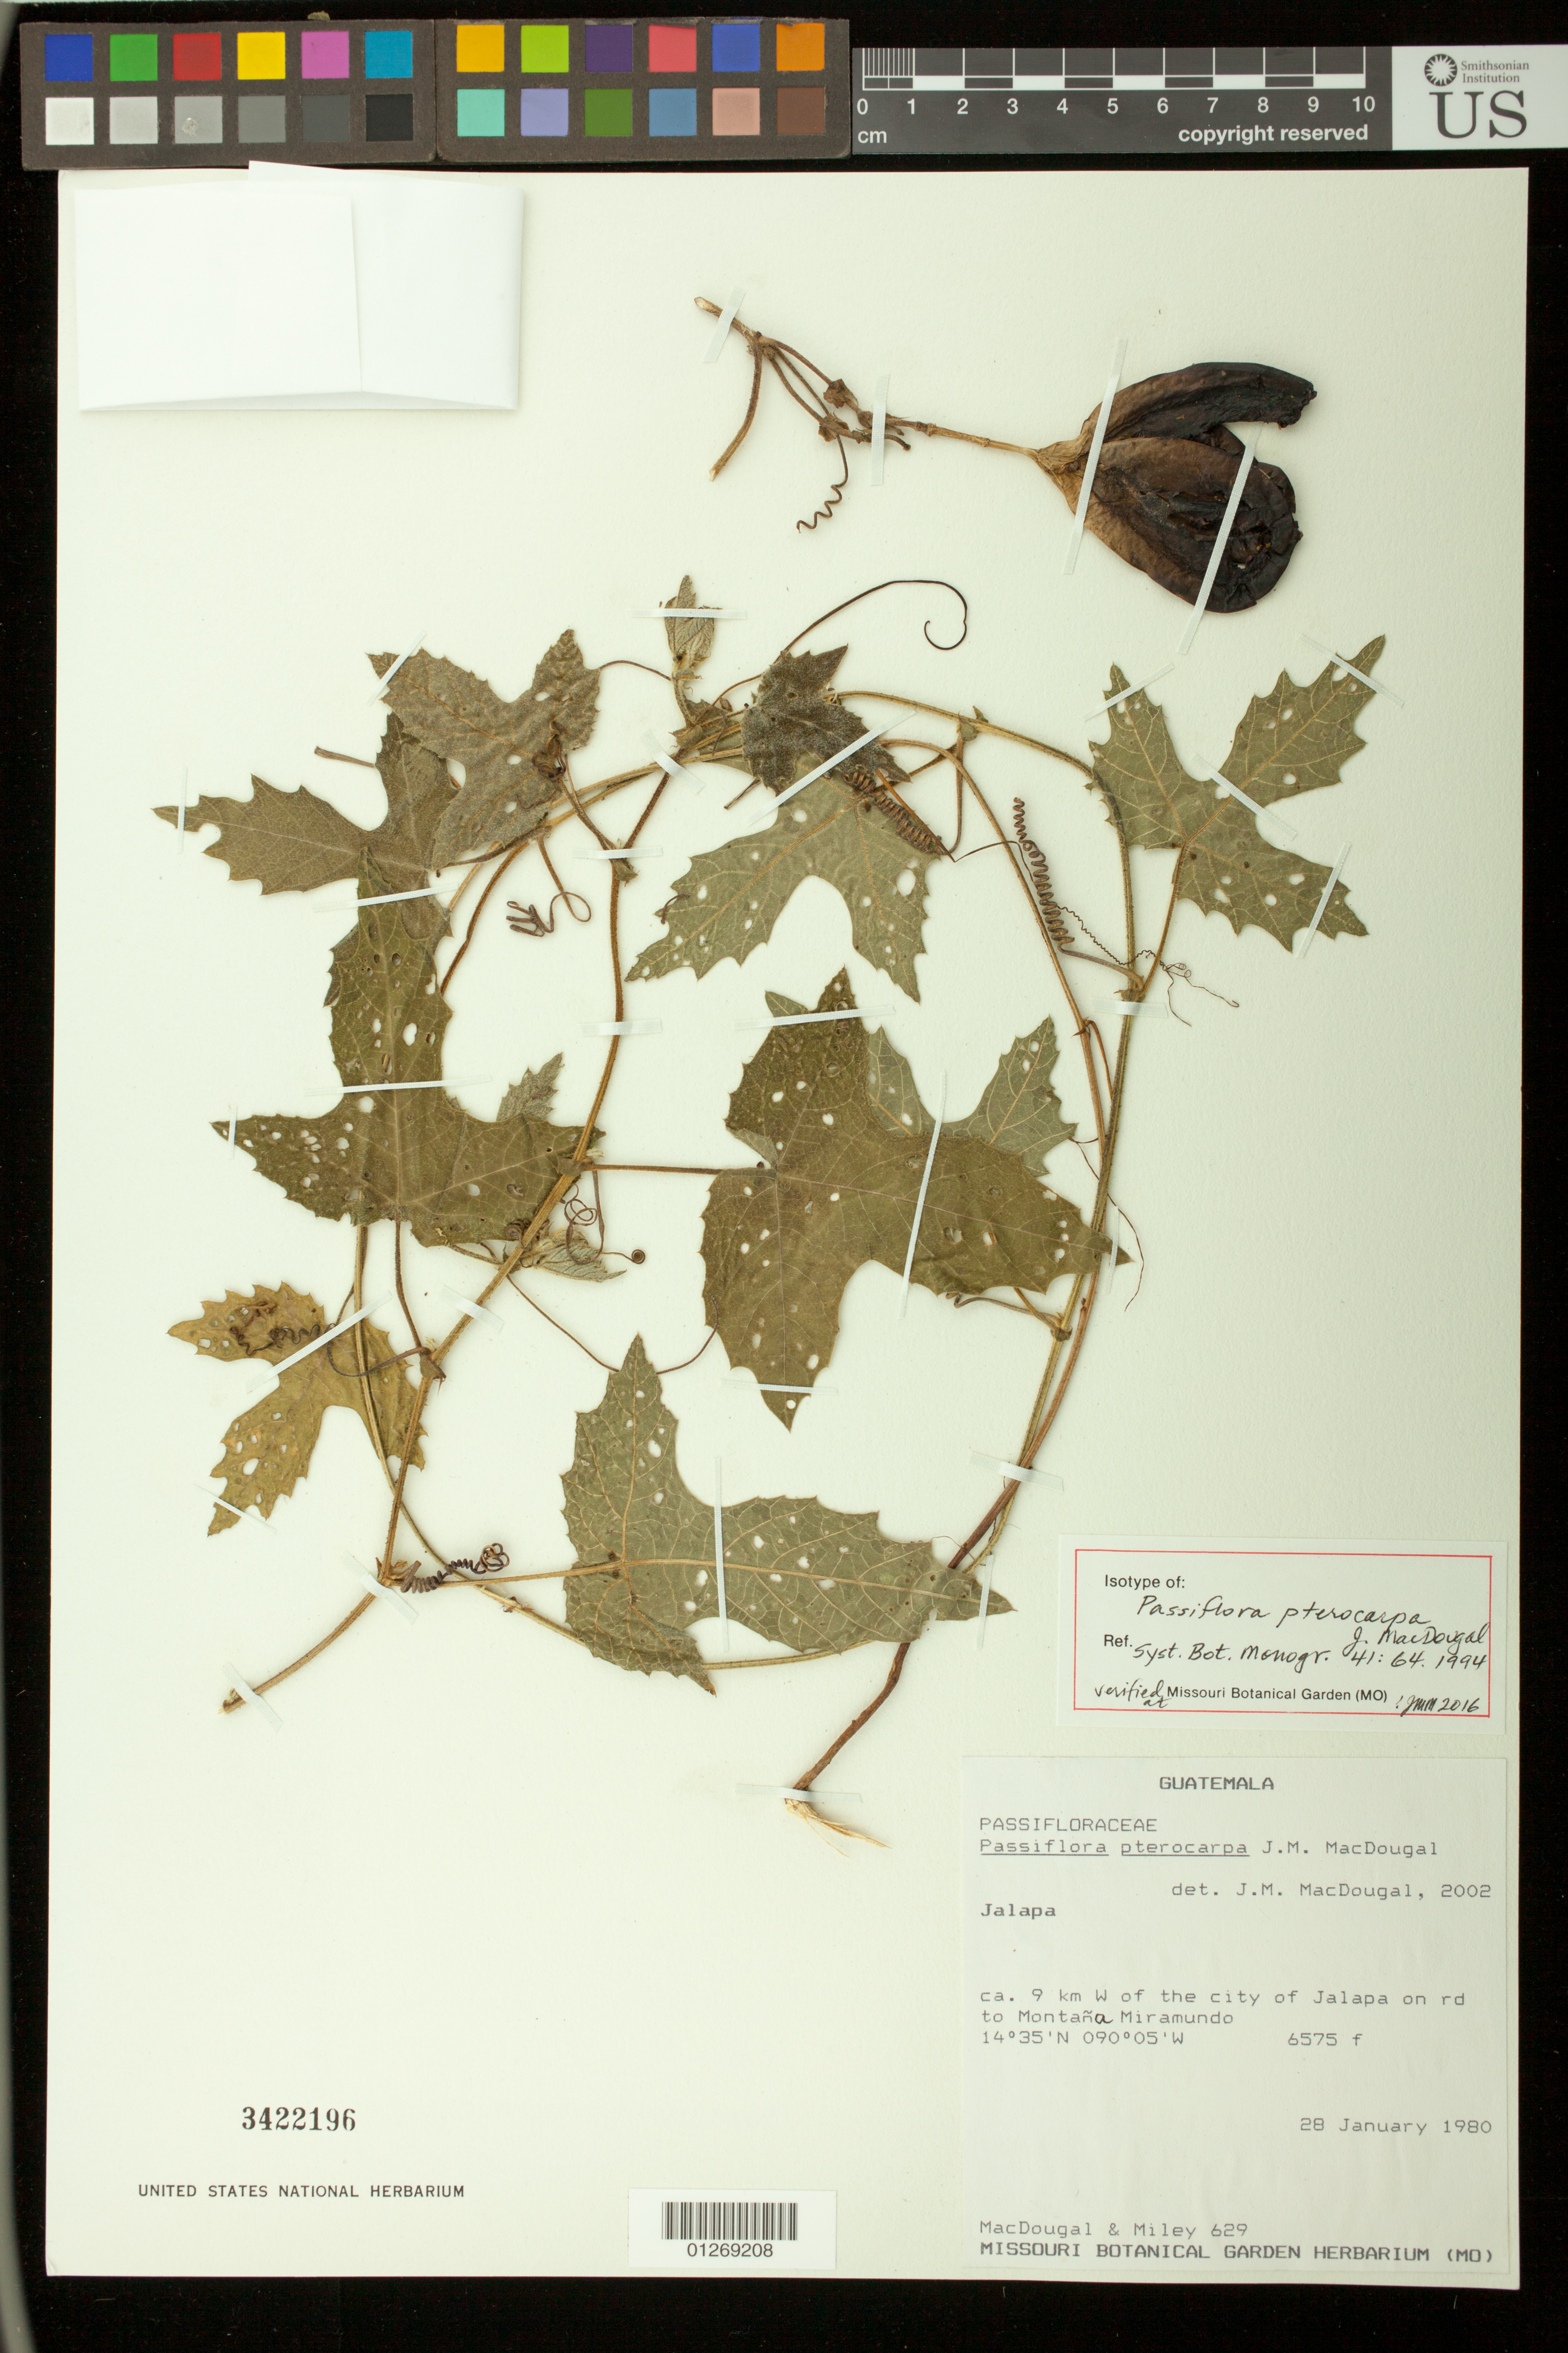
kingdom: Plantae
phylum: Tracheophyta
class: Magnoliopsida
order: Malpighiales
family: Passifloraceae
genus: Passiflora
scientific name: Passiflora pterocarpa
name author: J.M. MacDougal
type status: Isotype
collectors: J. M. MacDougal & J. Miley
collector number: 629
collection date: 1980-01-28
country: Guatemala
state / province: Jalapa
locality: Ca. 9 km W of the city of Jalapa on rd to Montaña Miramundo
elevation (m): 2004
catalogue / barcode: US 3422196